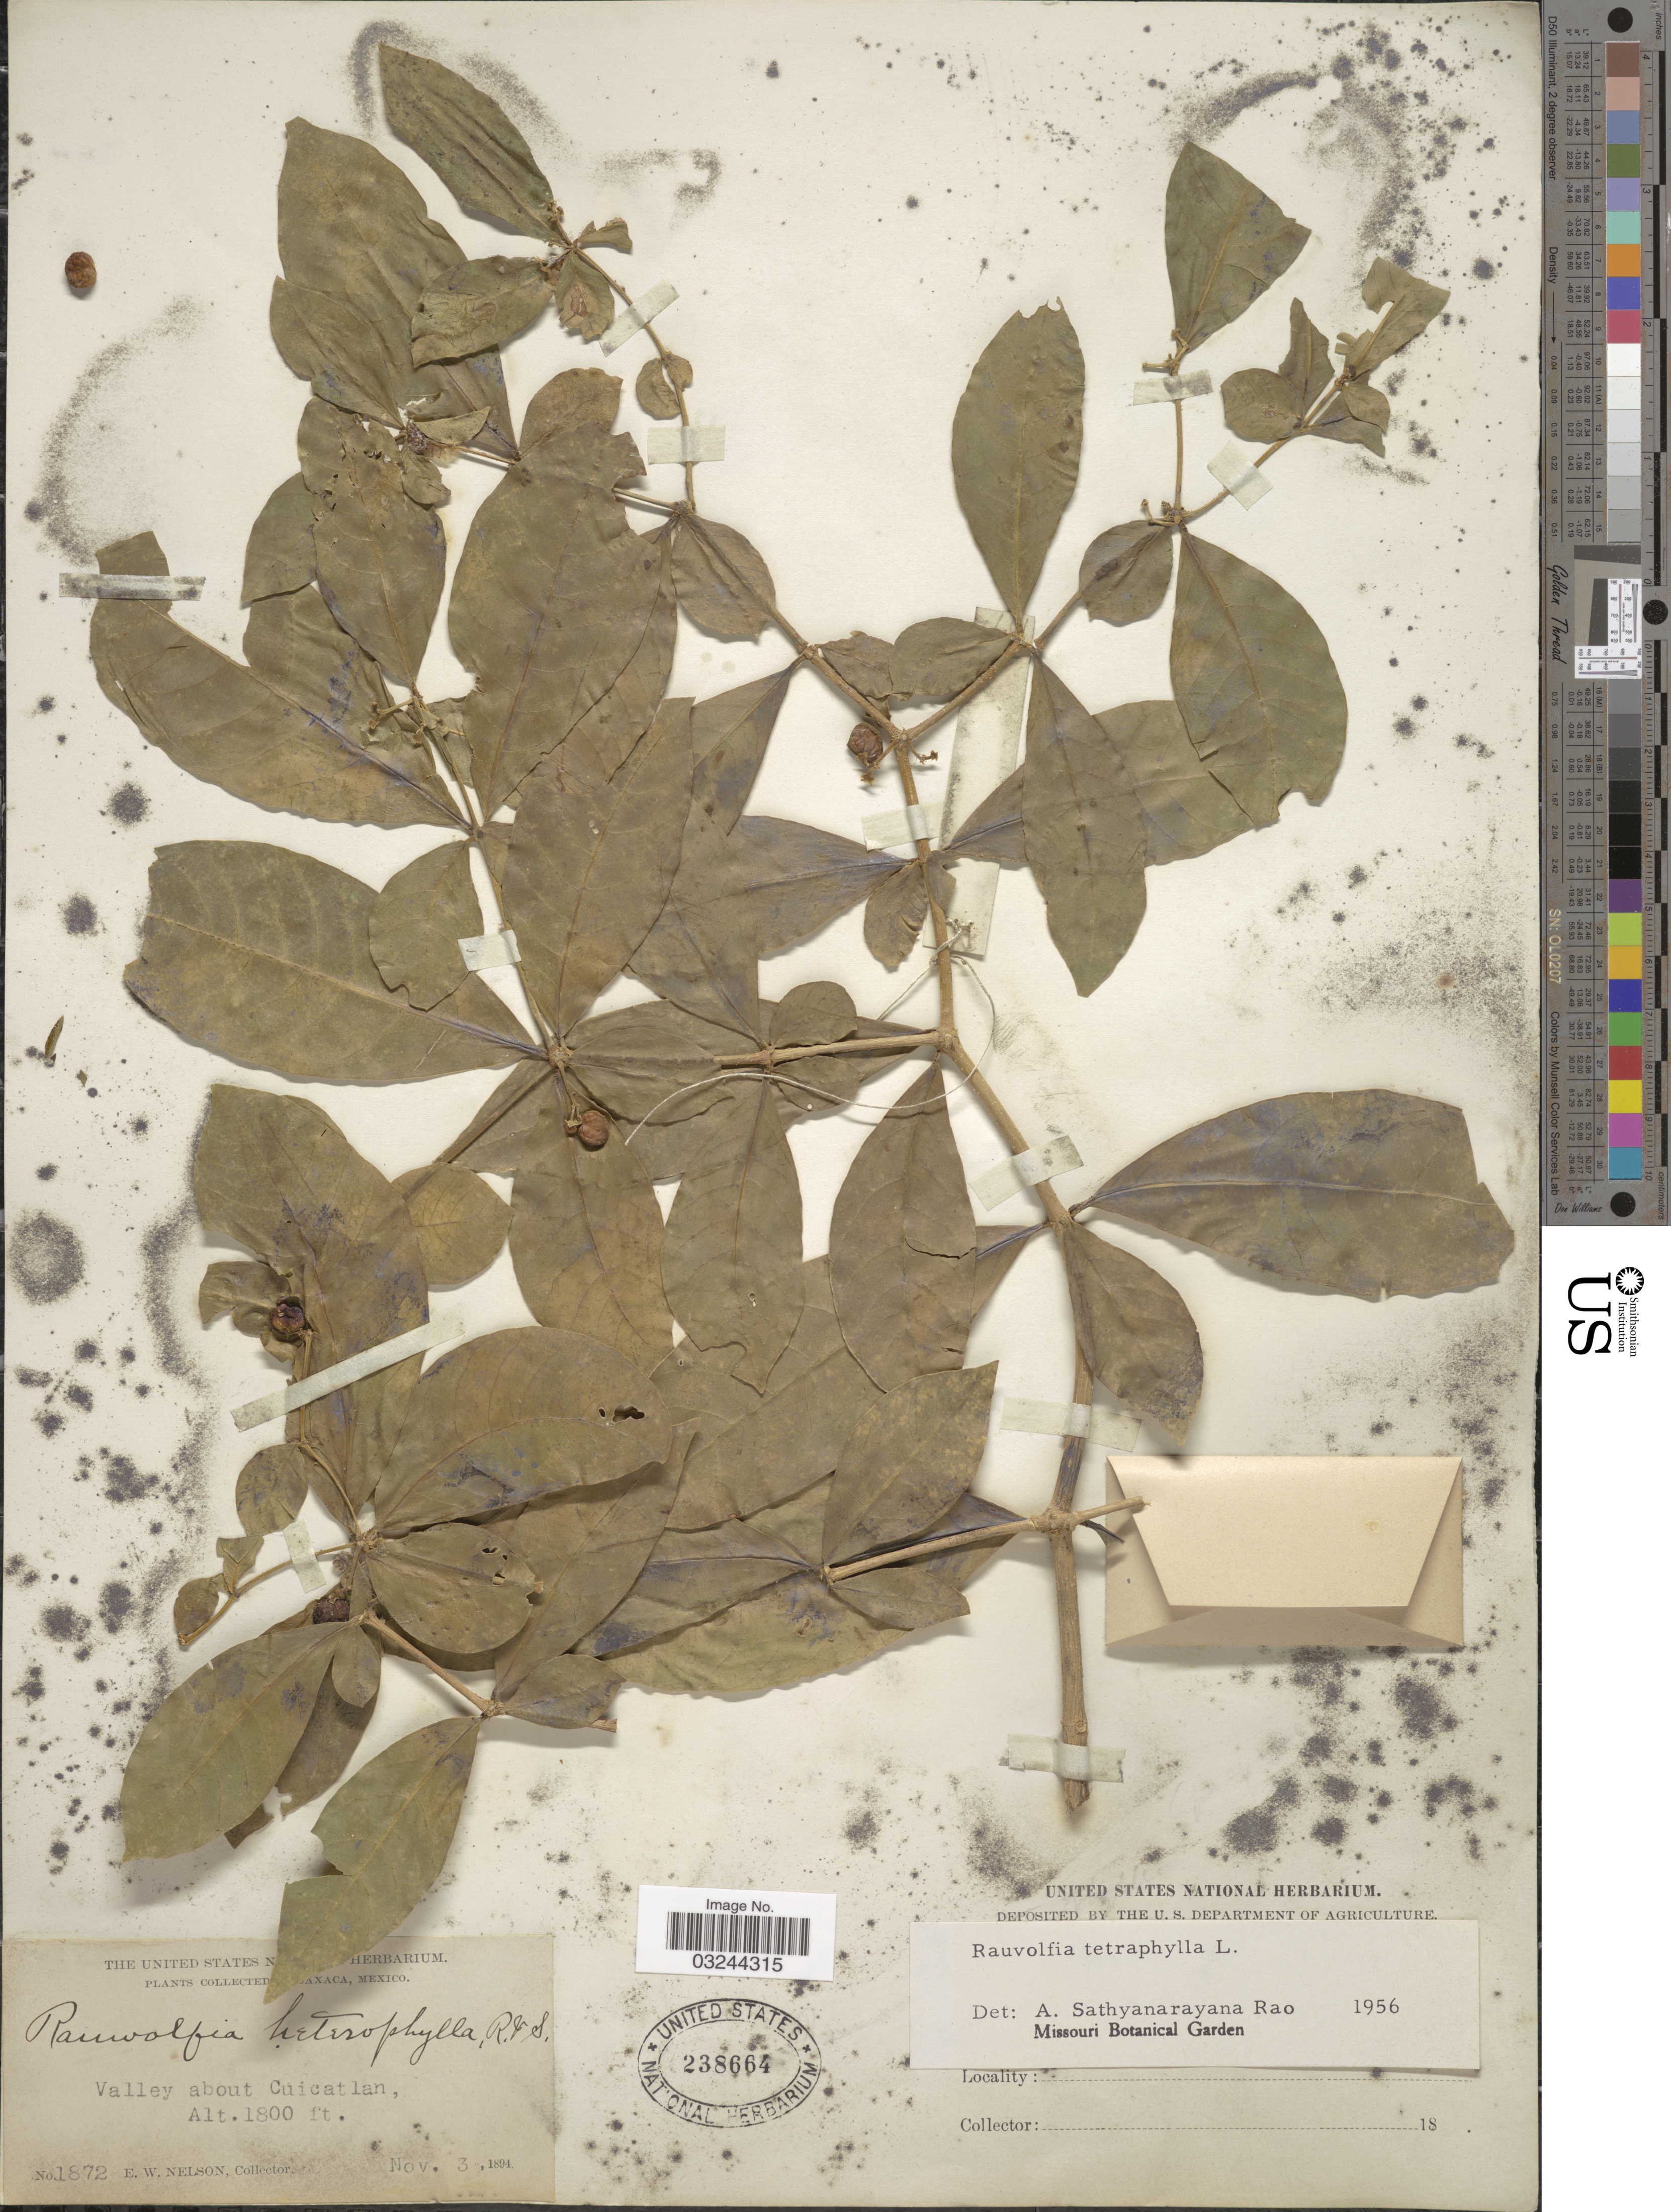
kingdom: Plantae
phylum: Tracheophyta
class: Magnoliopsida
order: Gentianales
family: Apocynaceae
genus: Rauvolfia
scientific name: Rauvolfia tetraphylla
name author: L.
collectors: E. W. Nelson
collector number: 1872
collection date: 1894-11-03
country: Mexico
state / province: Oaxaca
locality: Valley about Cuicatlan.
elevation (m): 549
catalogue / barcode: US 238664